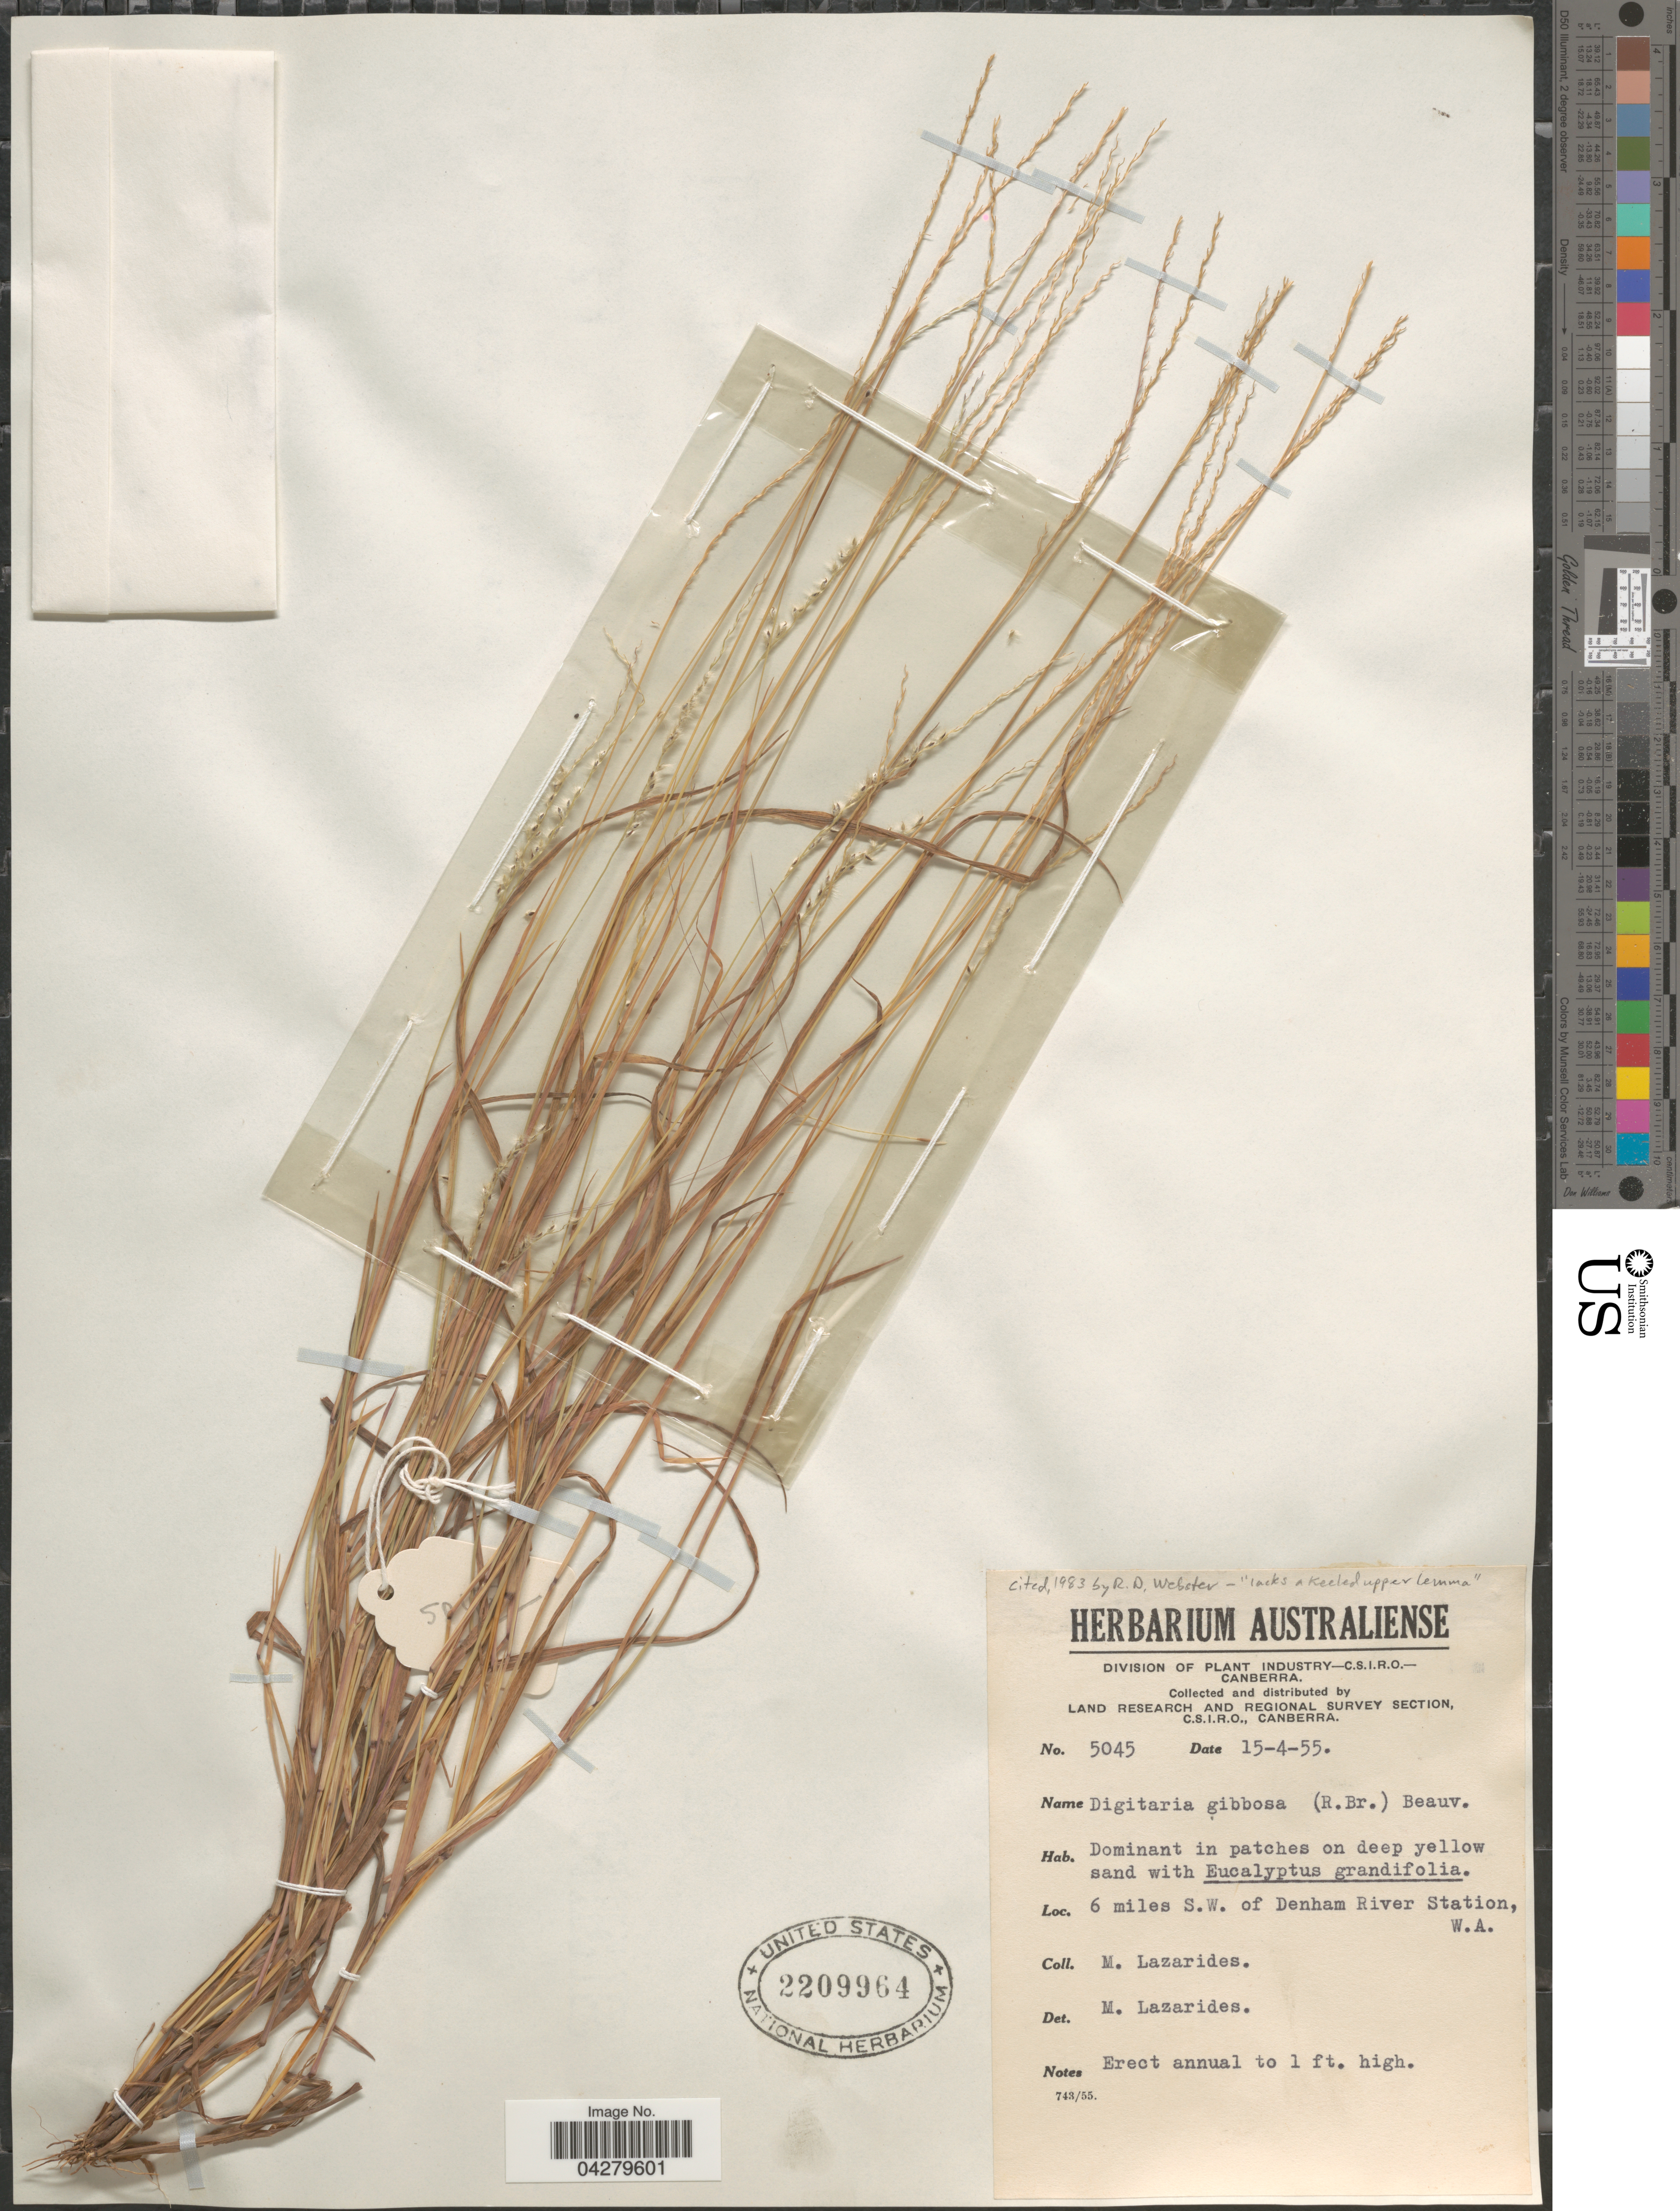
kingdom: Plantae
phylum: Tracheophyta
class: Liliopsida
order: Poales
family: Poaceae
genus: Digitaria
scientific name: Digitaria gibbosa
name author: (R. Br.) P. Beauv.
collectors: M. Lazarides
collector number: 5045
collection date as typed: Transcribed d/m/y: 15/4/55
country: Australia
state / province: Western Australia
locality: Land Research and Regional Survey Section, C.S.I.R.O. 6 miles S.W. of Denham River Station.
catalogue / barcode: US 2209964